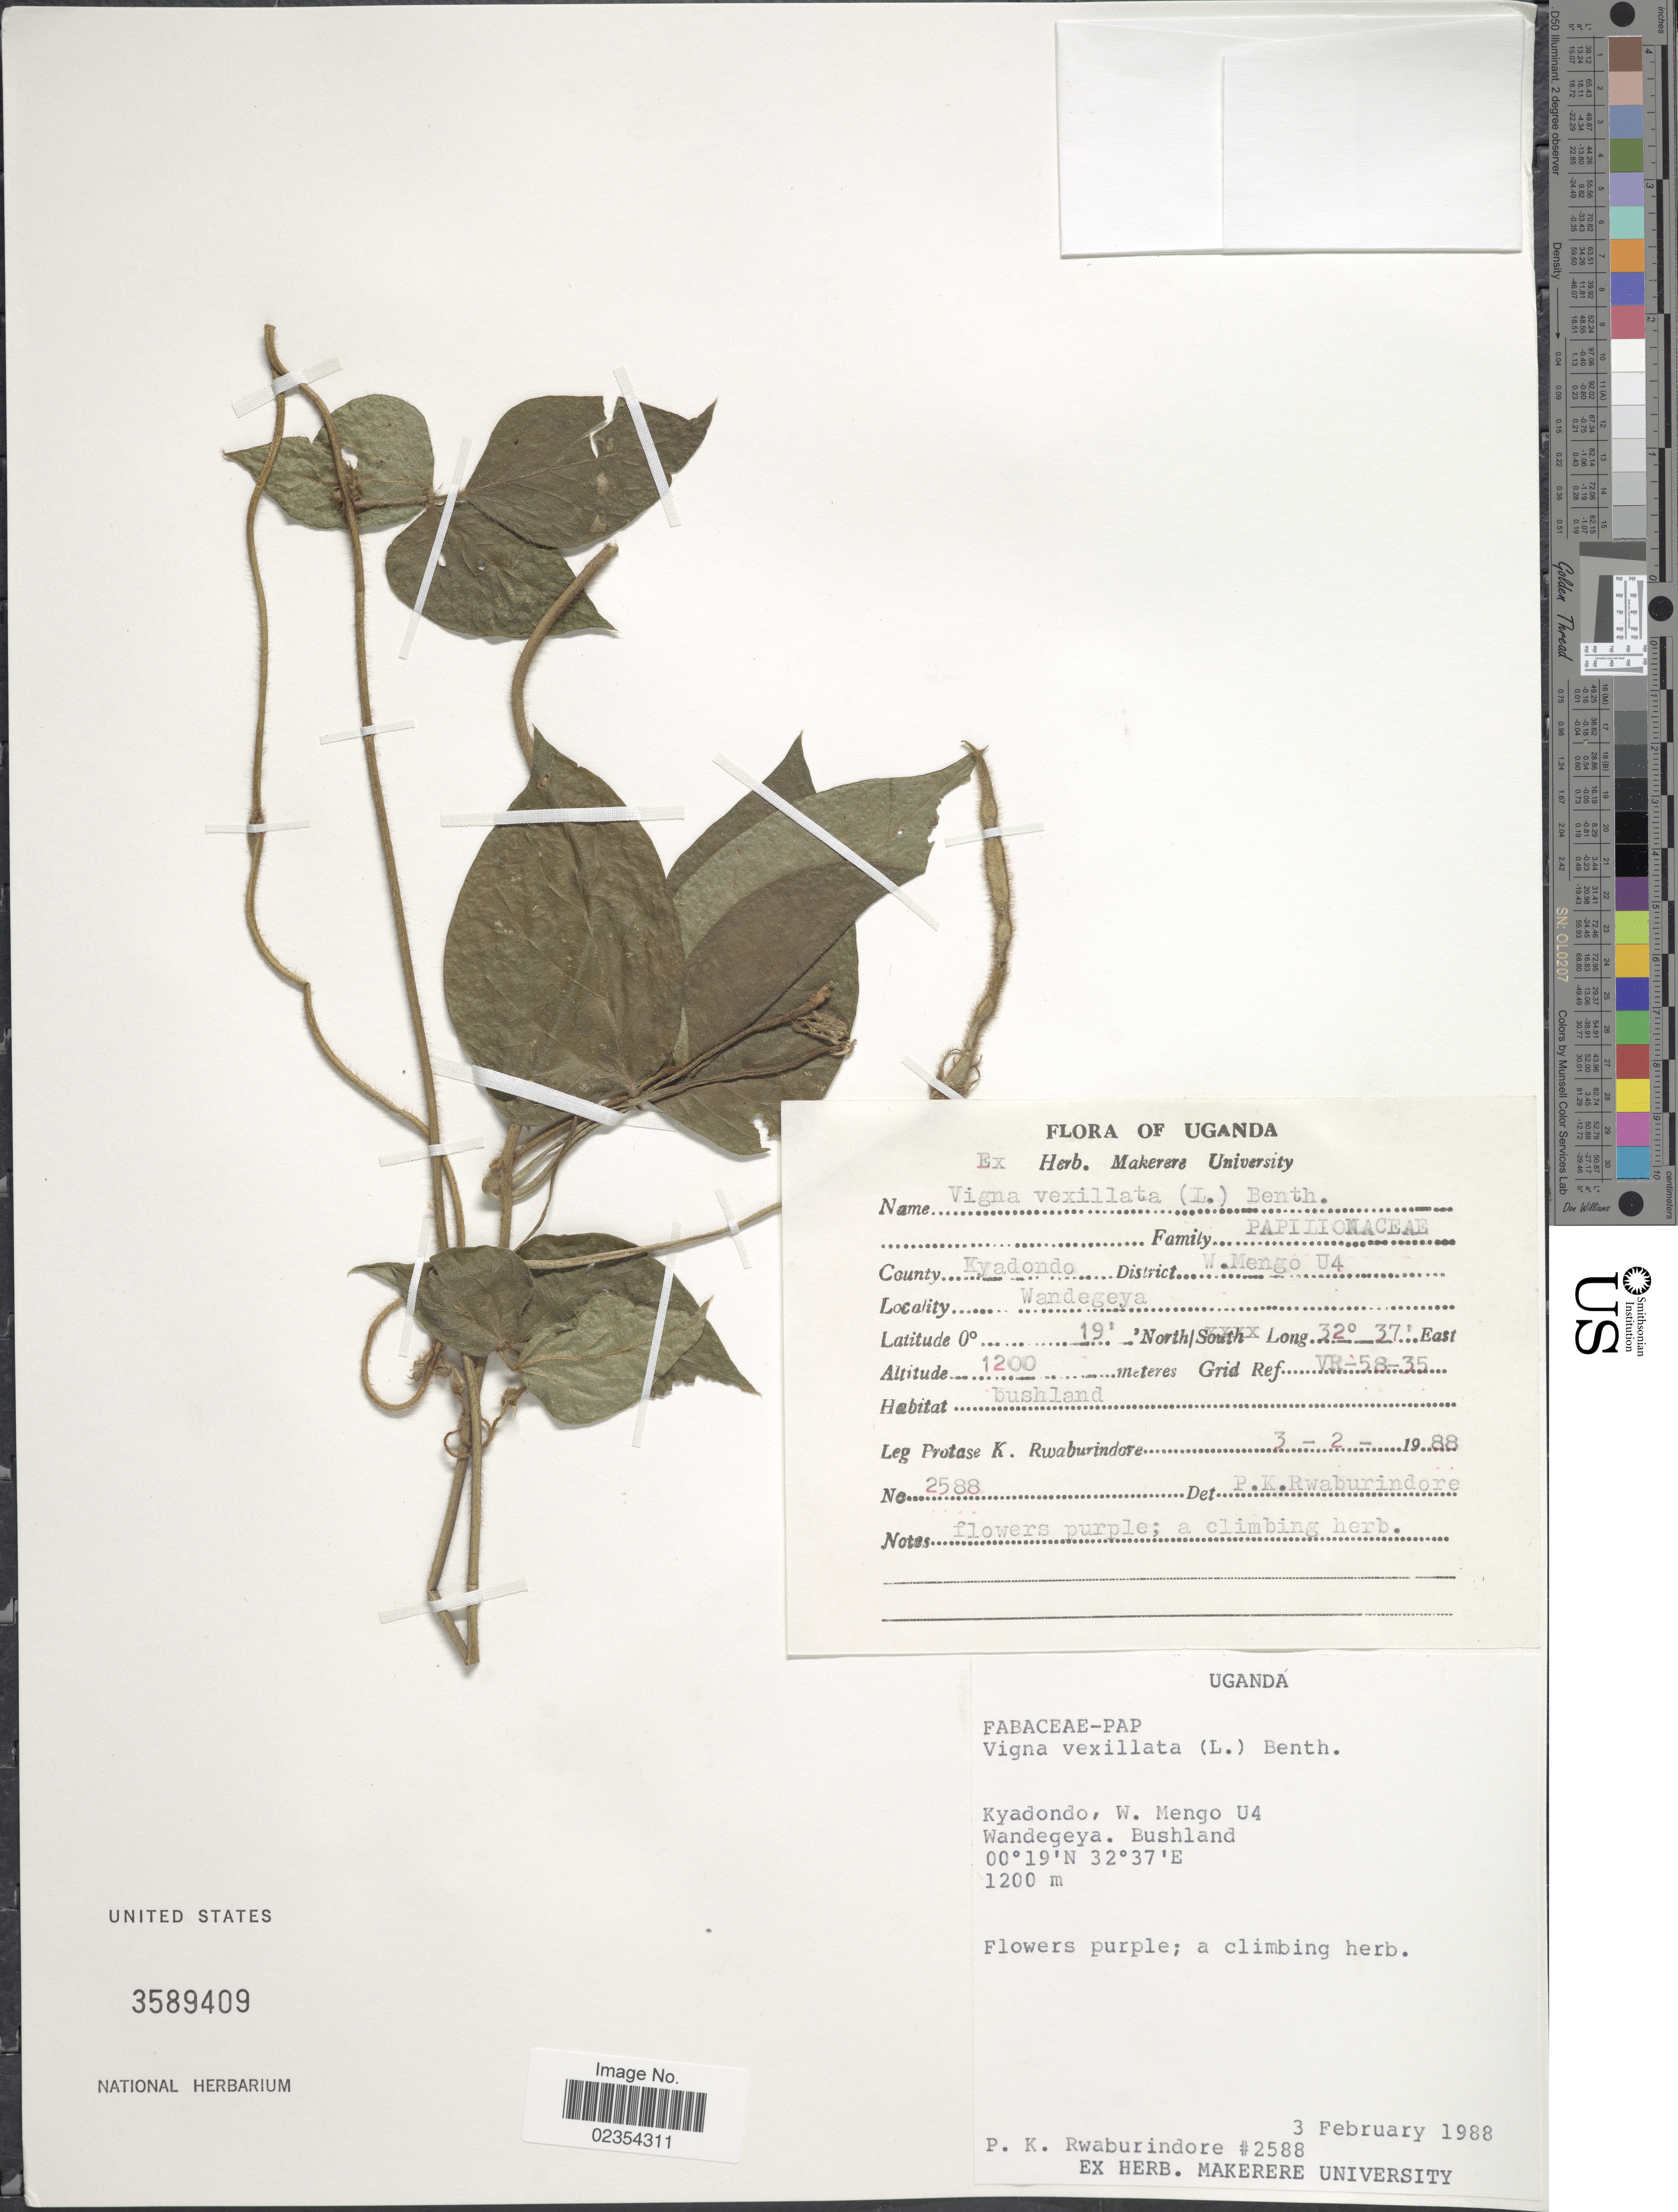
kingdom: Plantae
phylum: Tracheophyta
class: Magnoliopsida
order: Fabales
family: Fabaceae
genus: Vigna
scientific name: Vigna vexillata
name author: (L.) A. Rich.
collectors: P. Rwaburindore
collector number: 2588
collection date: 1988-02-03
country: Uganda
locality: County Kyadondo, District W. Mengo U4, Wandegeya, Grid Ref. VR-58-35.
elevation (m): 1200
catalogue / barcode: US 3589409